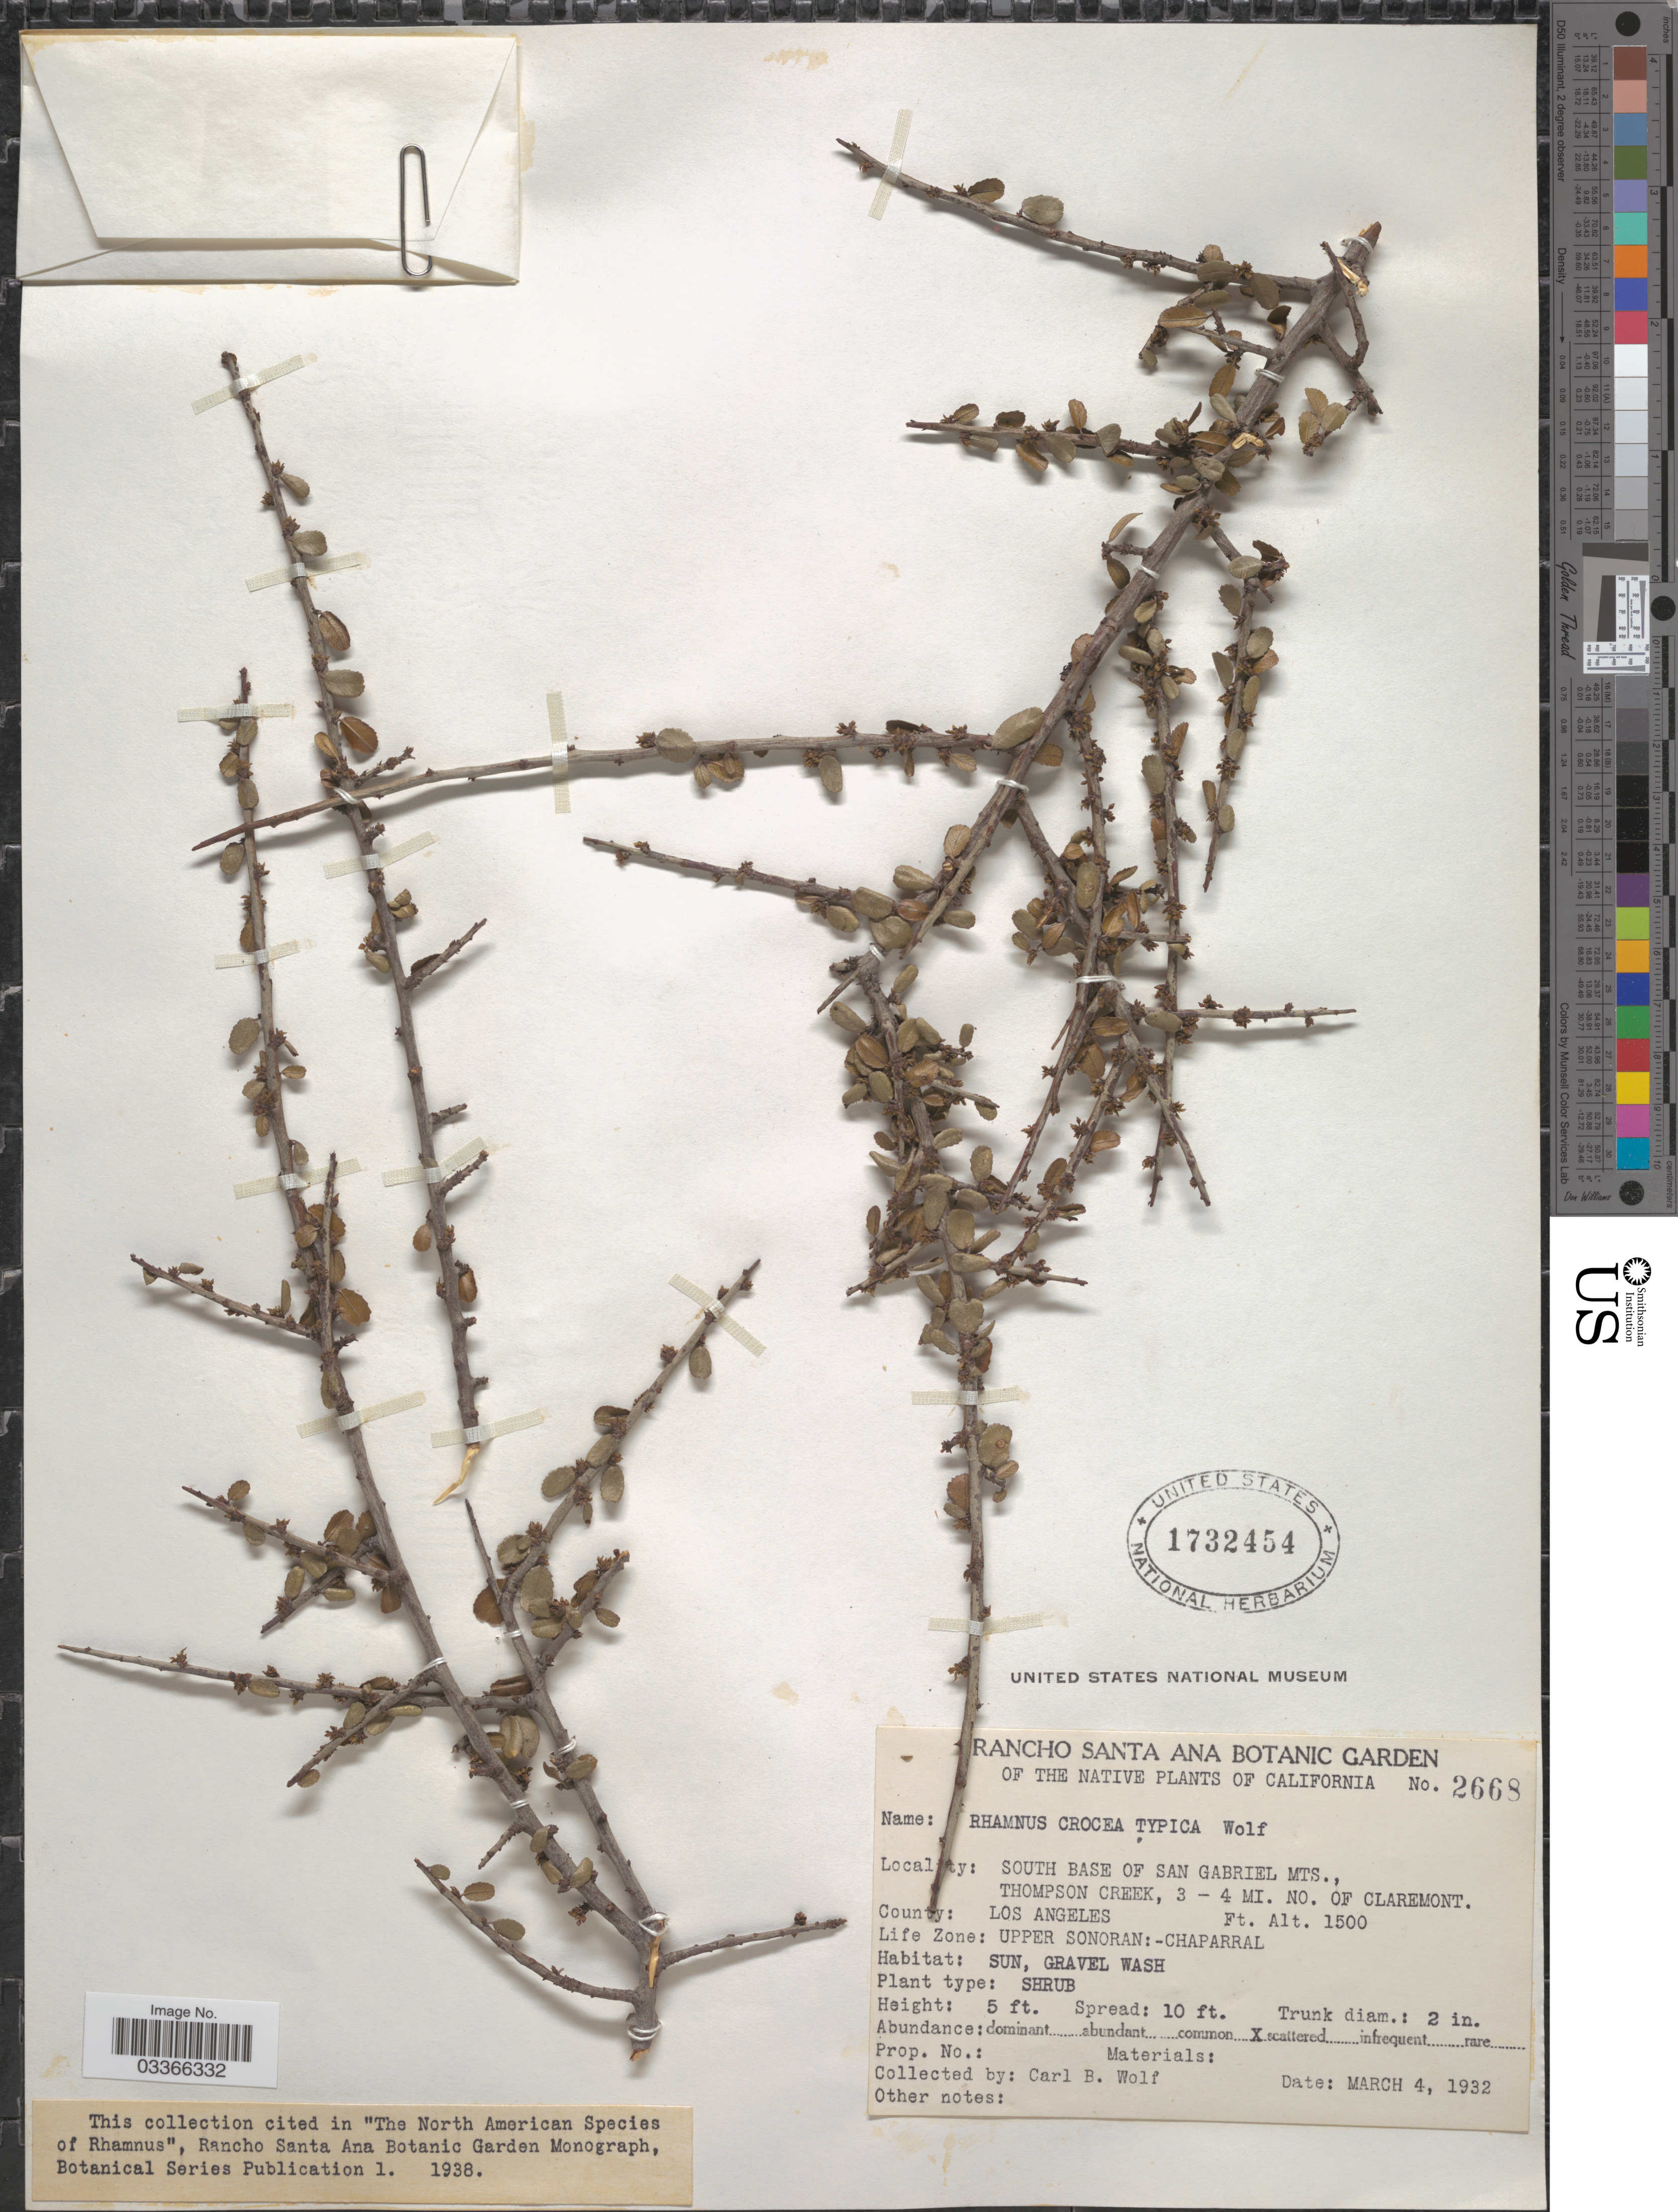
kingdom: Plantae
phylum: Tracheophyta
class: Magnoliopsida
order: Rosales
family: Rhamnaceae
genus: Rhamnus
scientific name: Rhamnus crocea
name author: Nutt.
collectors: C. B. Wolf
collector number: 2668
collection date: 1932-03-04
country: United States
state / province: California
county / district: Los Angeles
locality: South Base of San Gabriel Mts., Thompson Creek, 3 - 4 mi. NO. of Claremont. County: Los Angeles. Life Zone: Upper Sonoran: - Chaparral.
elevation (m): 457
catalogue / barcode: US 1732454